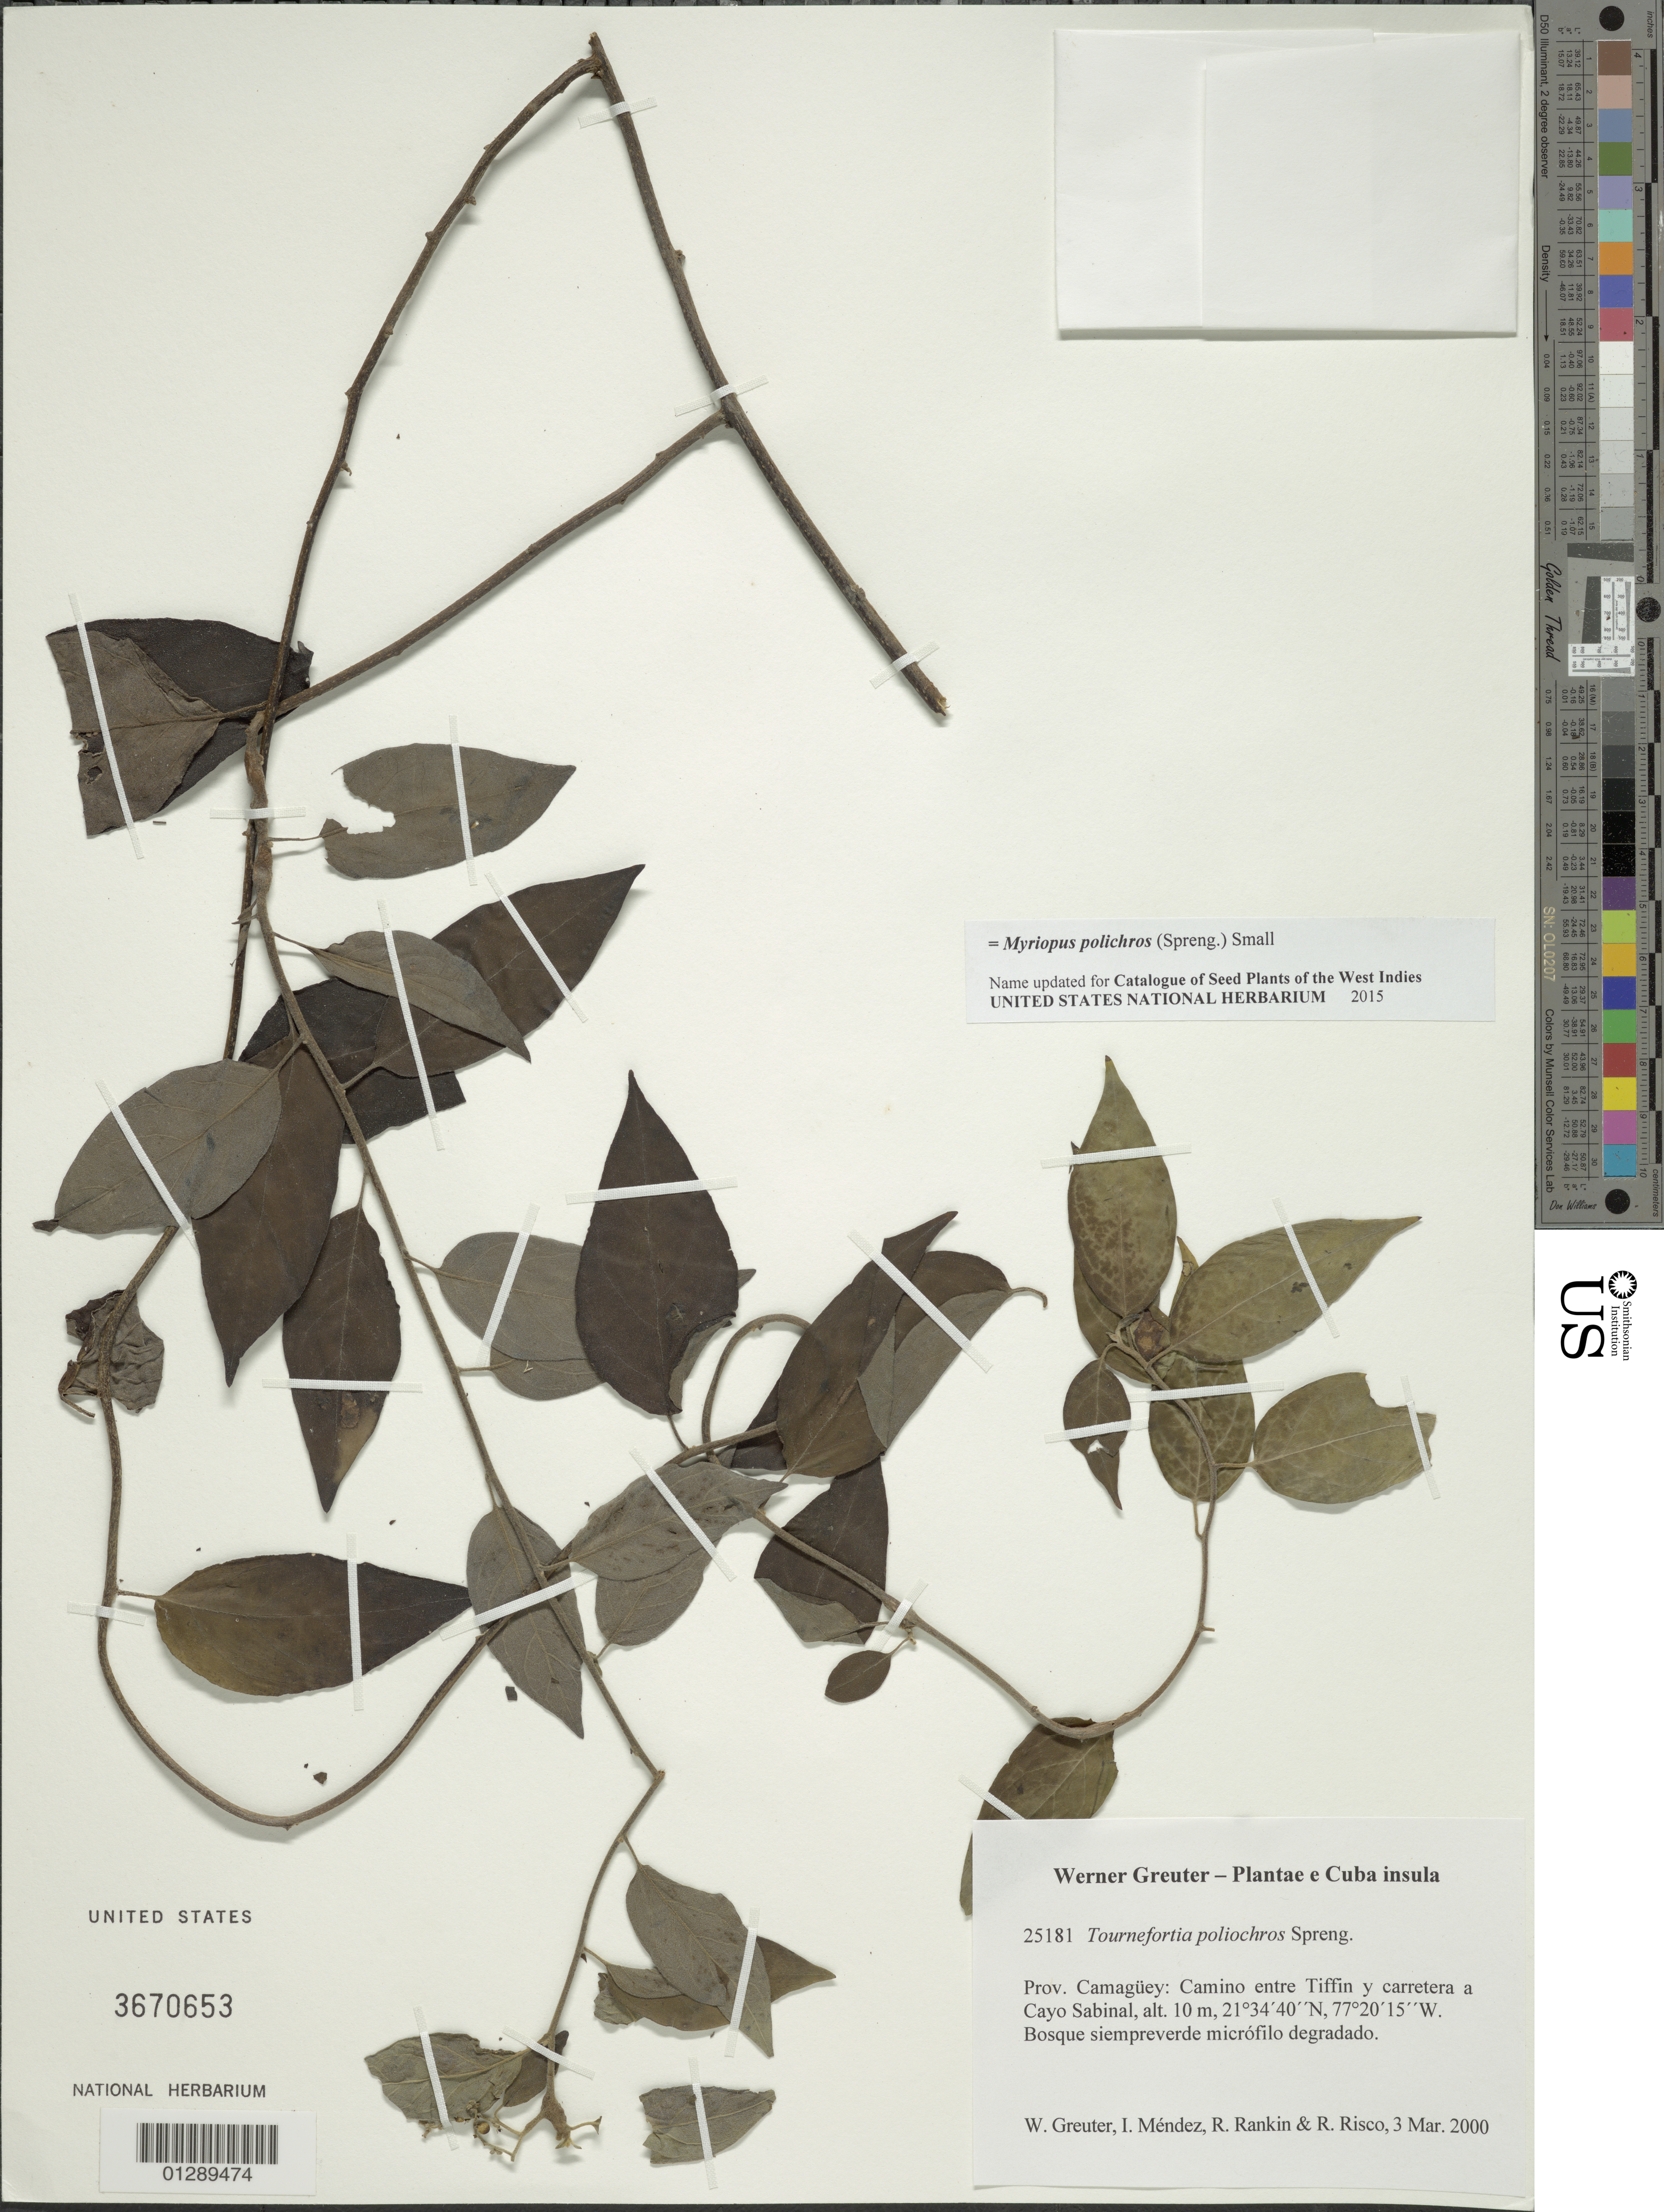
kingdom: Plantae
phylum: Tracheophyta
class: Magnoliopsida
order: Boraginales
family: Heliotropiaceae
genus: Myriopus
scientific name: Myriopus poliochros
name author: (Spreng.) Small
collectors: W. R. Greuter, I. Méndez, R. Rankin Rodriguez & R. Risco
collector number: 25181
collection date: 2000-03-03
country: Cuba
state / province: Camagüey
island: Cuba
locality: Camino entre Tiffin y carretera a Cayo Sabinal.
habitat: Bosque siempreverde micrófilo degradado.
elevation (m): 10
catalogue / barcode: US 3670653